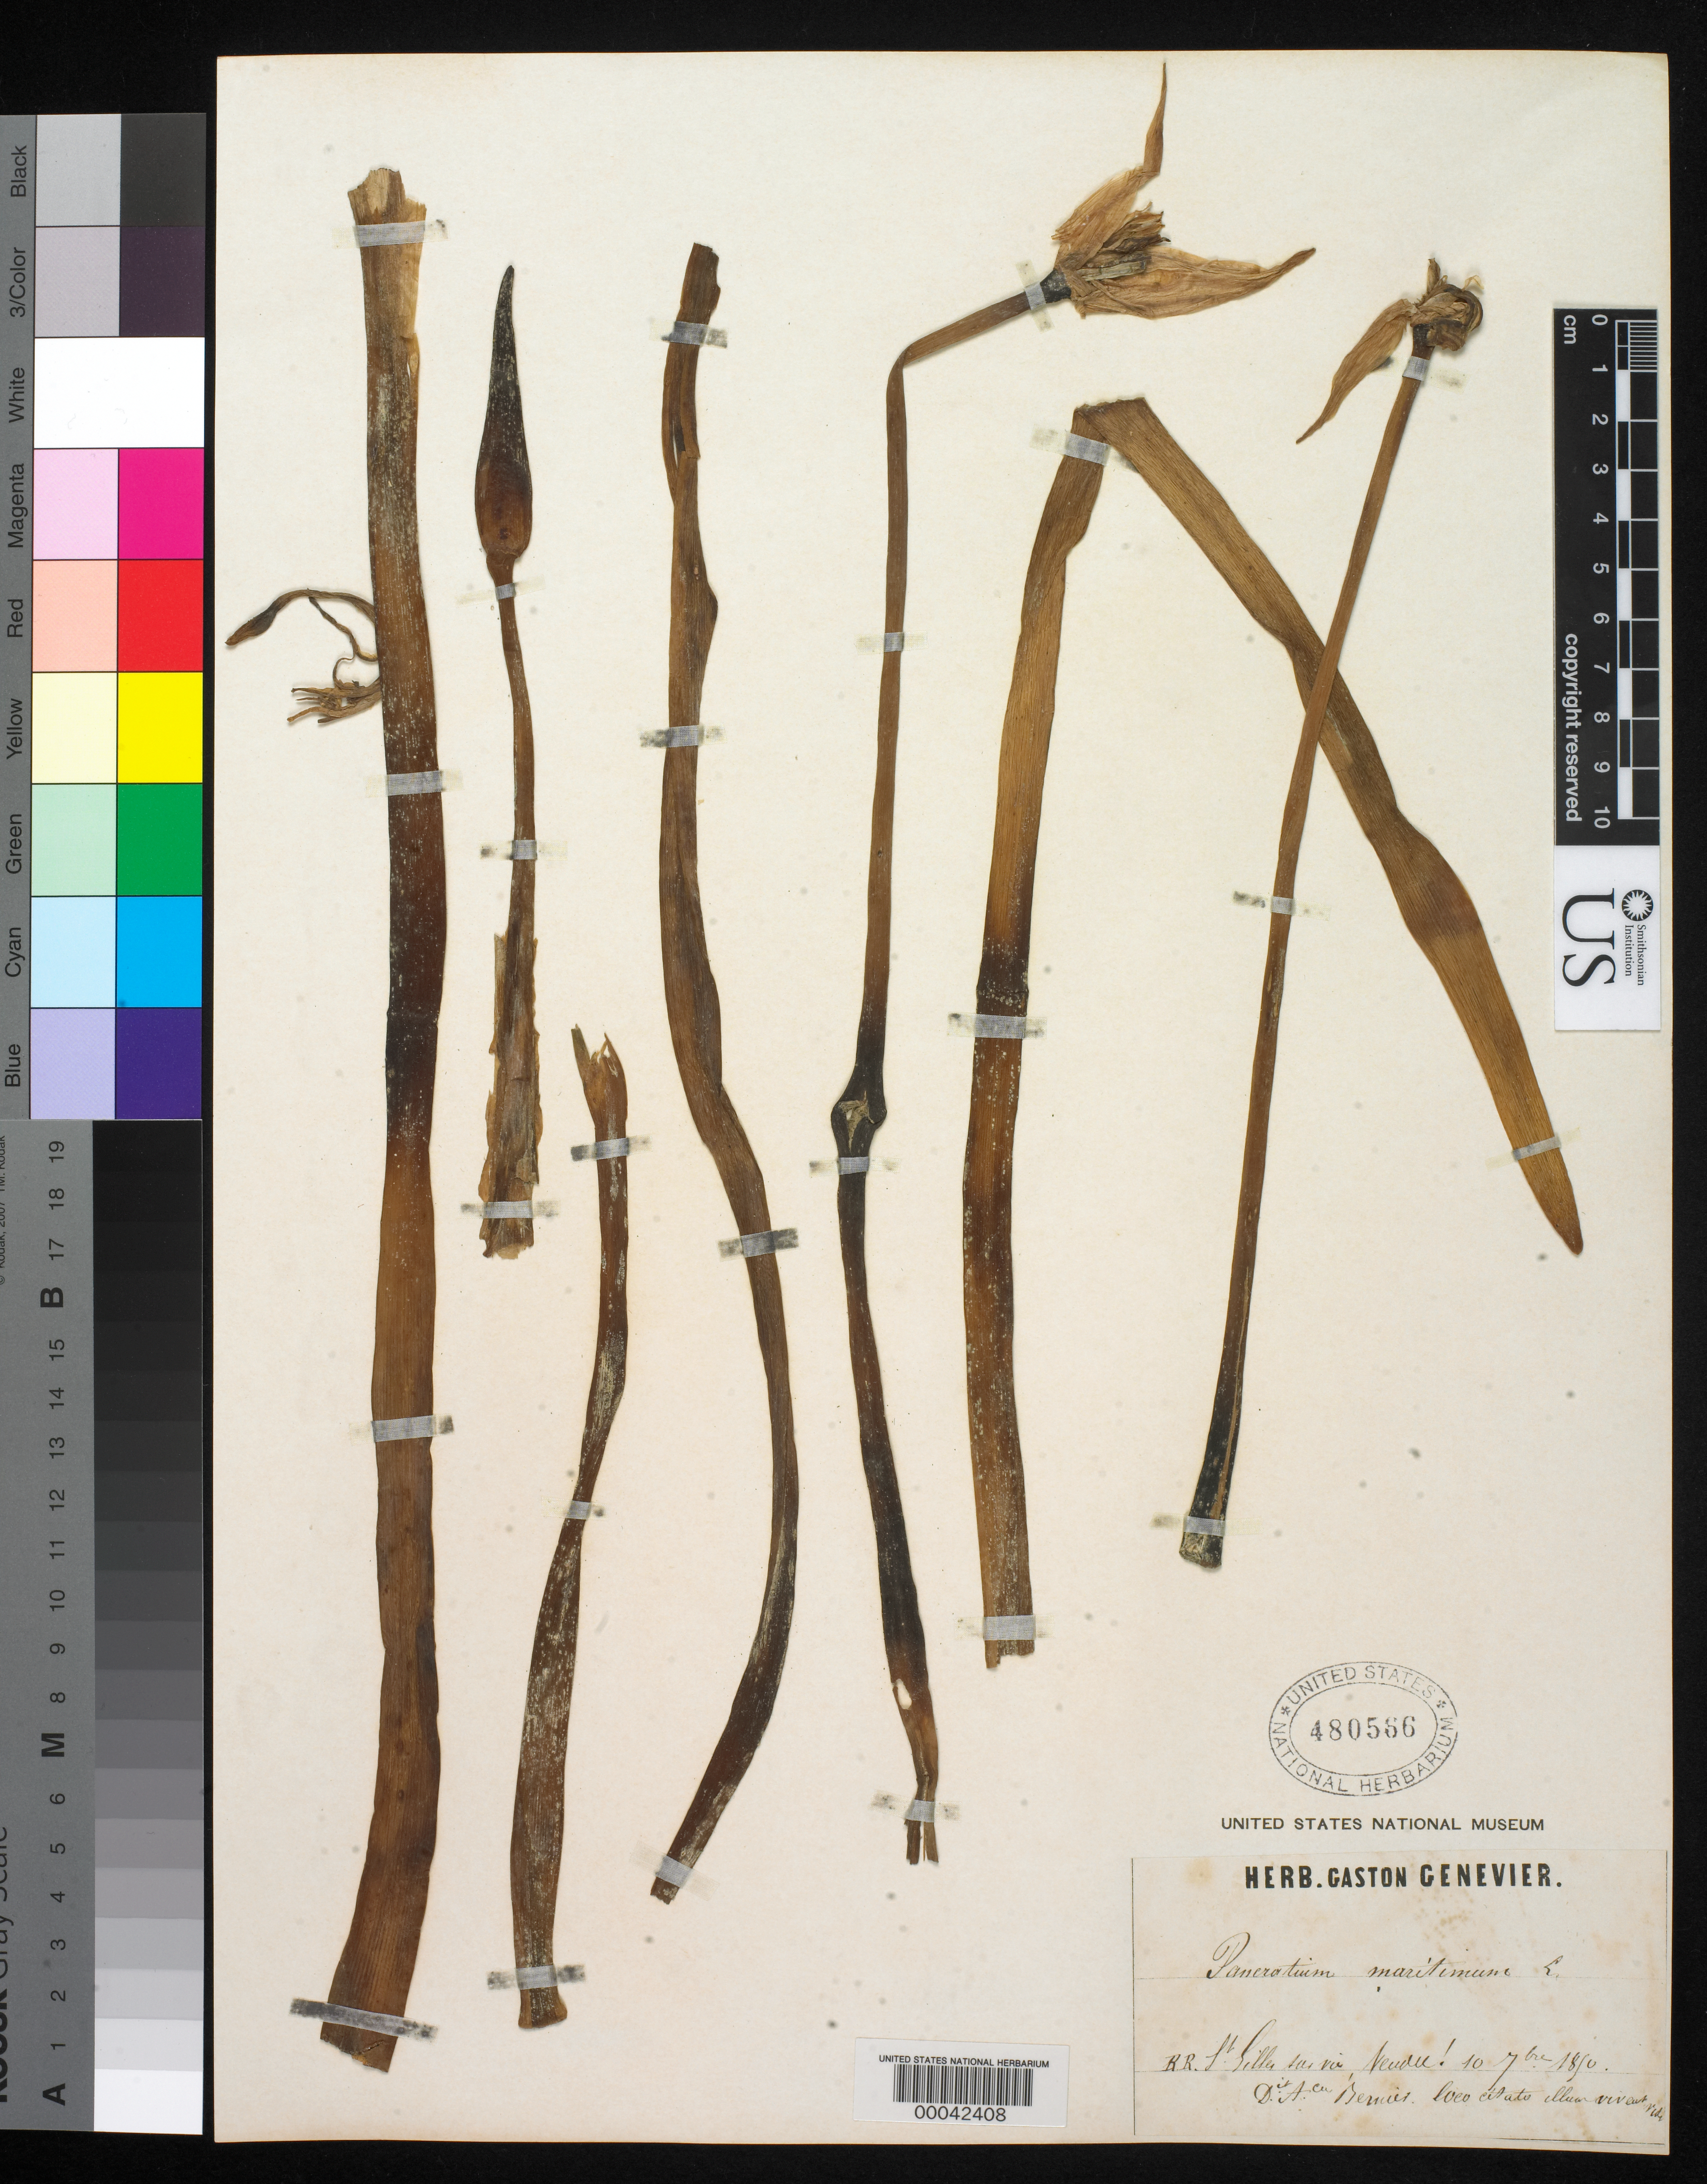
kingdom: Plantae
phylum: Tracheophyta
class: Liliopsida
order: Asparagales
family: Amaryllidaceae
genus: Pancratium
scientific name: Pancratium maritimum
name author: L.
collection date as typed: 10 Feb 1850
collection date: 1850-02-10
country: Switzerland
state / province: Genève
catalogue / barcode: US 480566